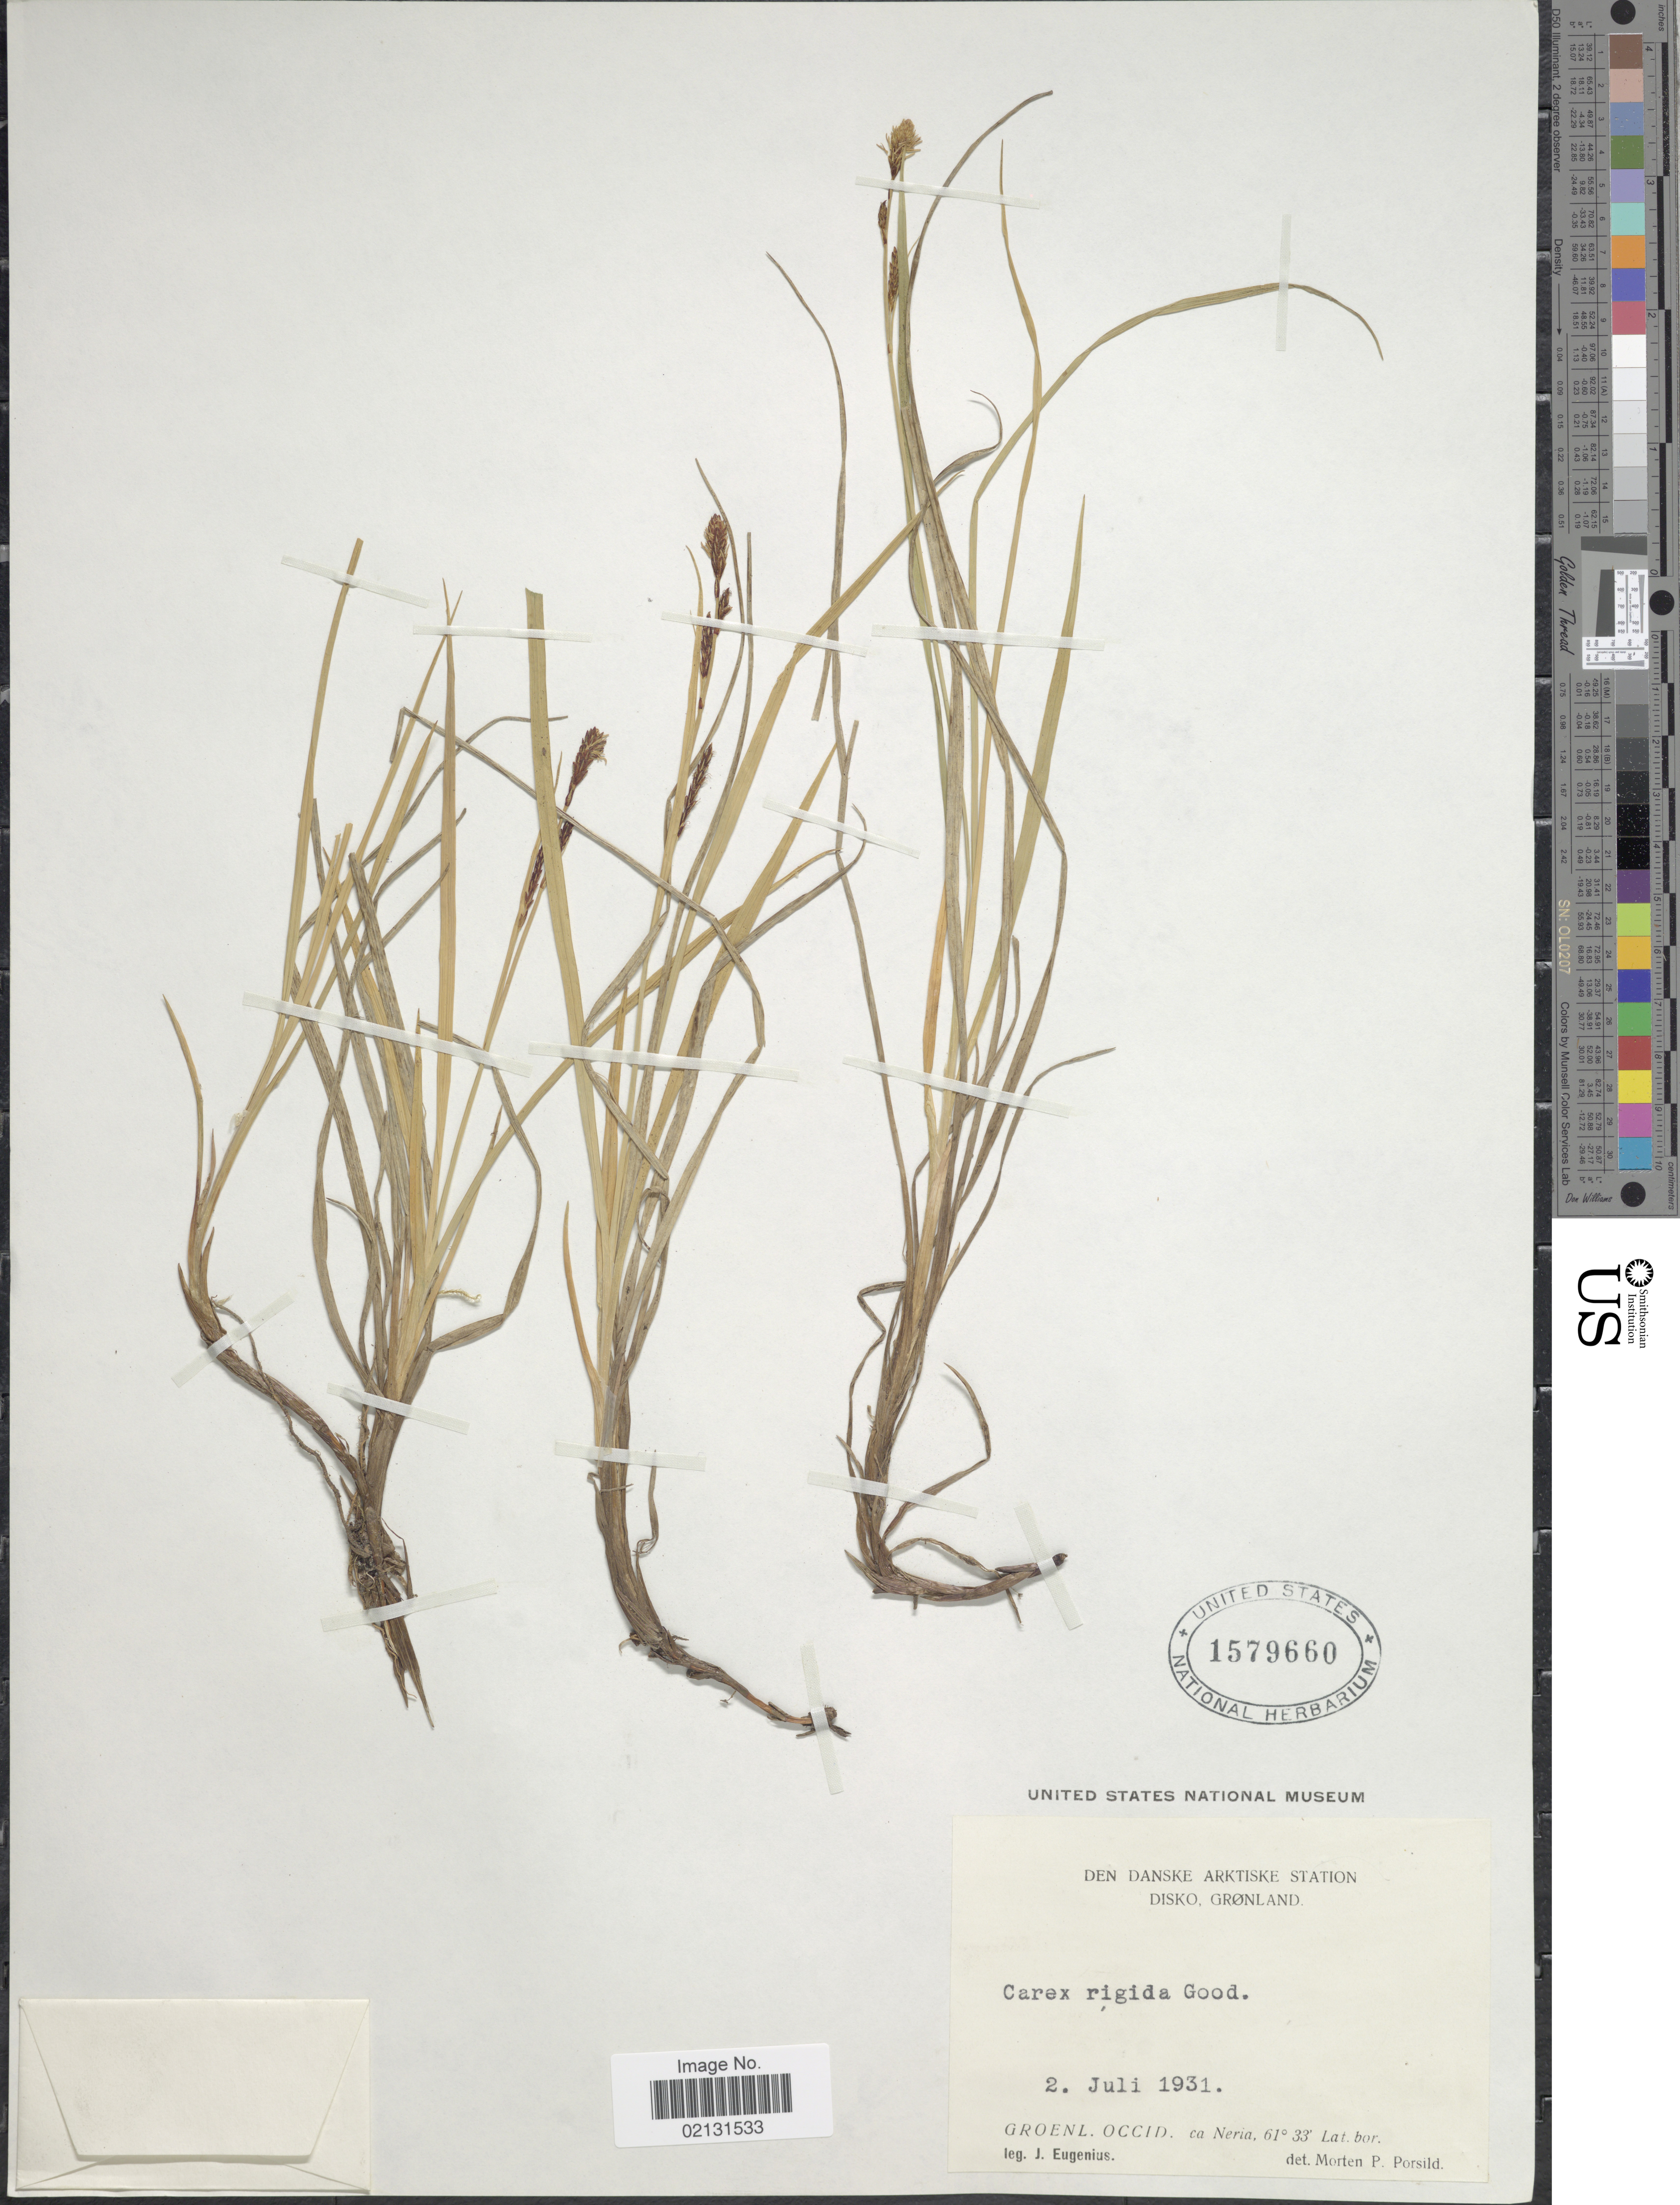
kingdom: Plantae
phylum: Tracheophyta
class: Liliopsida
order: Poales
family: Cyperaceae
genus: Carex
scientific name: Carex bigelowii subsp. bigelowii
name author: Torr. ex Schwein.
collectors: J. Eugenius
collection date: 1931-07-02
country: Greenland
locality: Den Danske Arktiske Station, Disko. Grønland, Groenl. occid. ca Neria.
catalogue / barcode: US 1579660